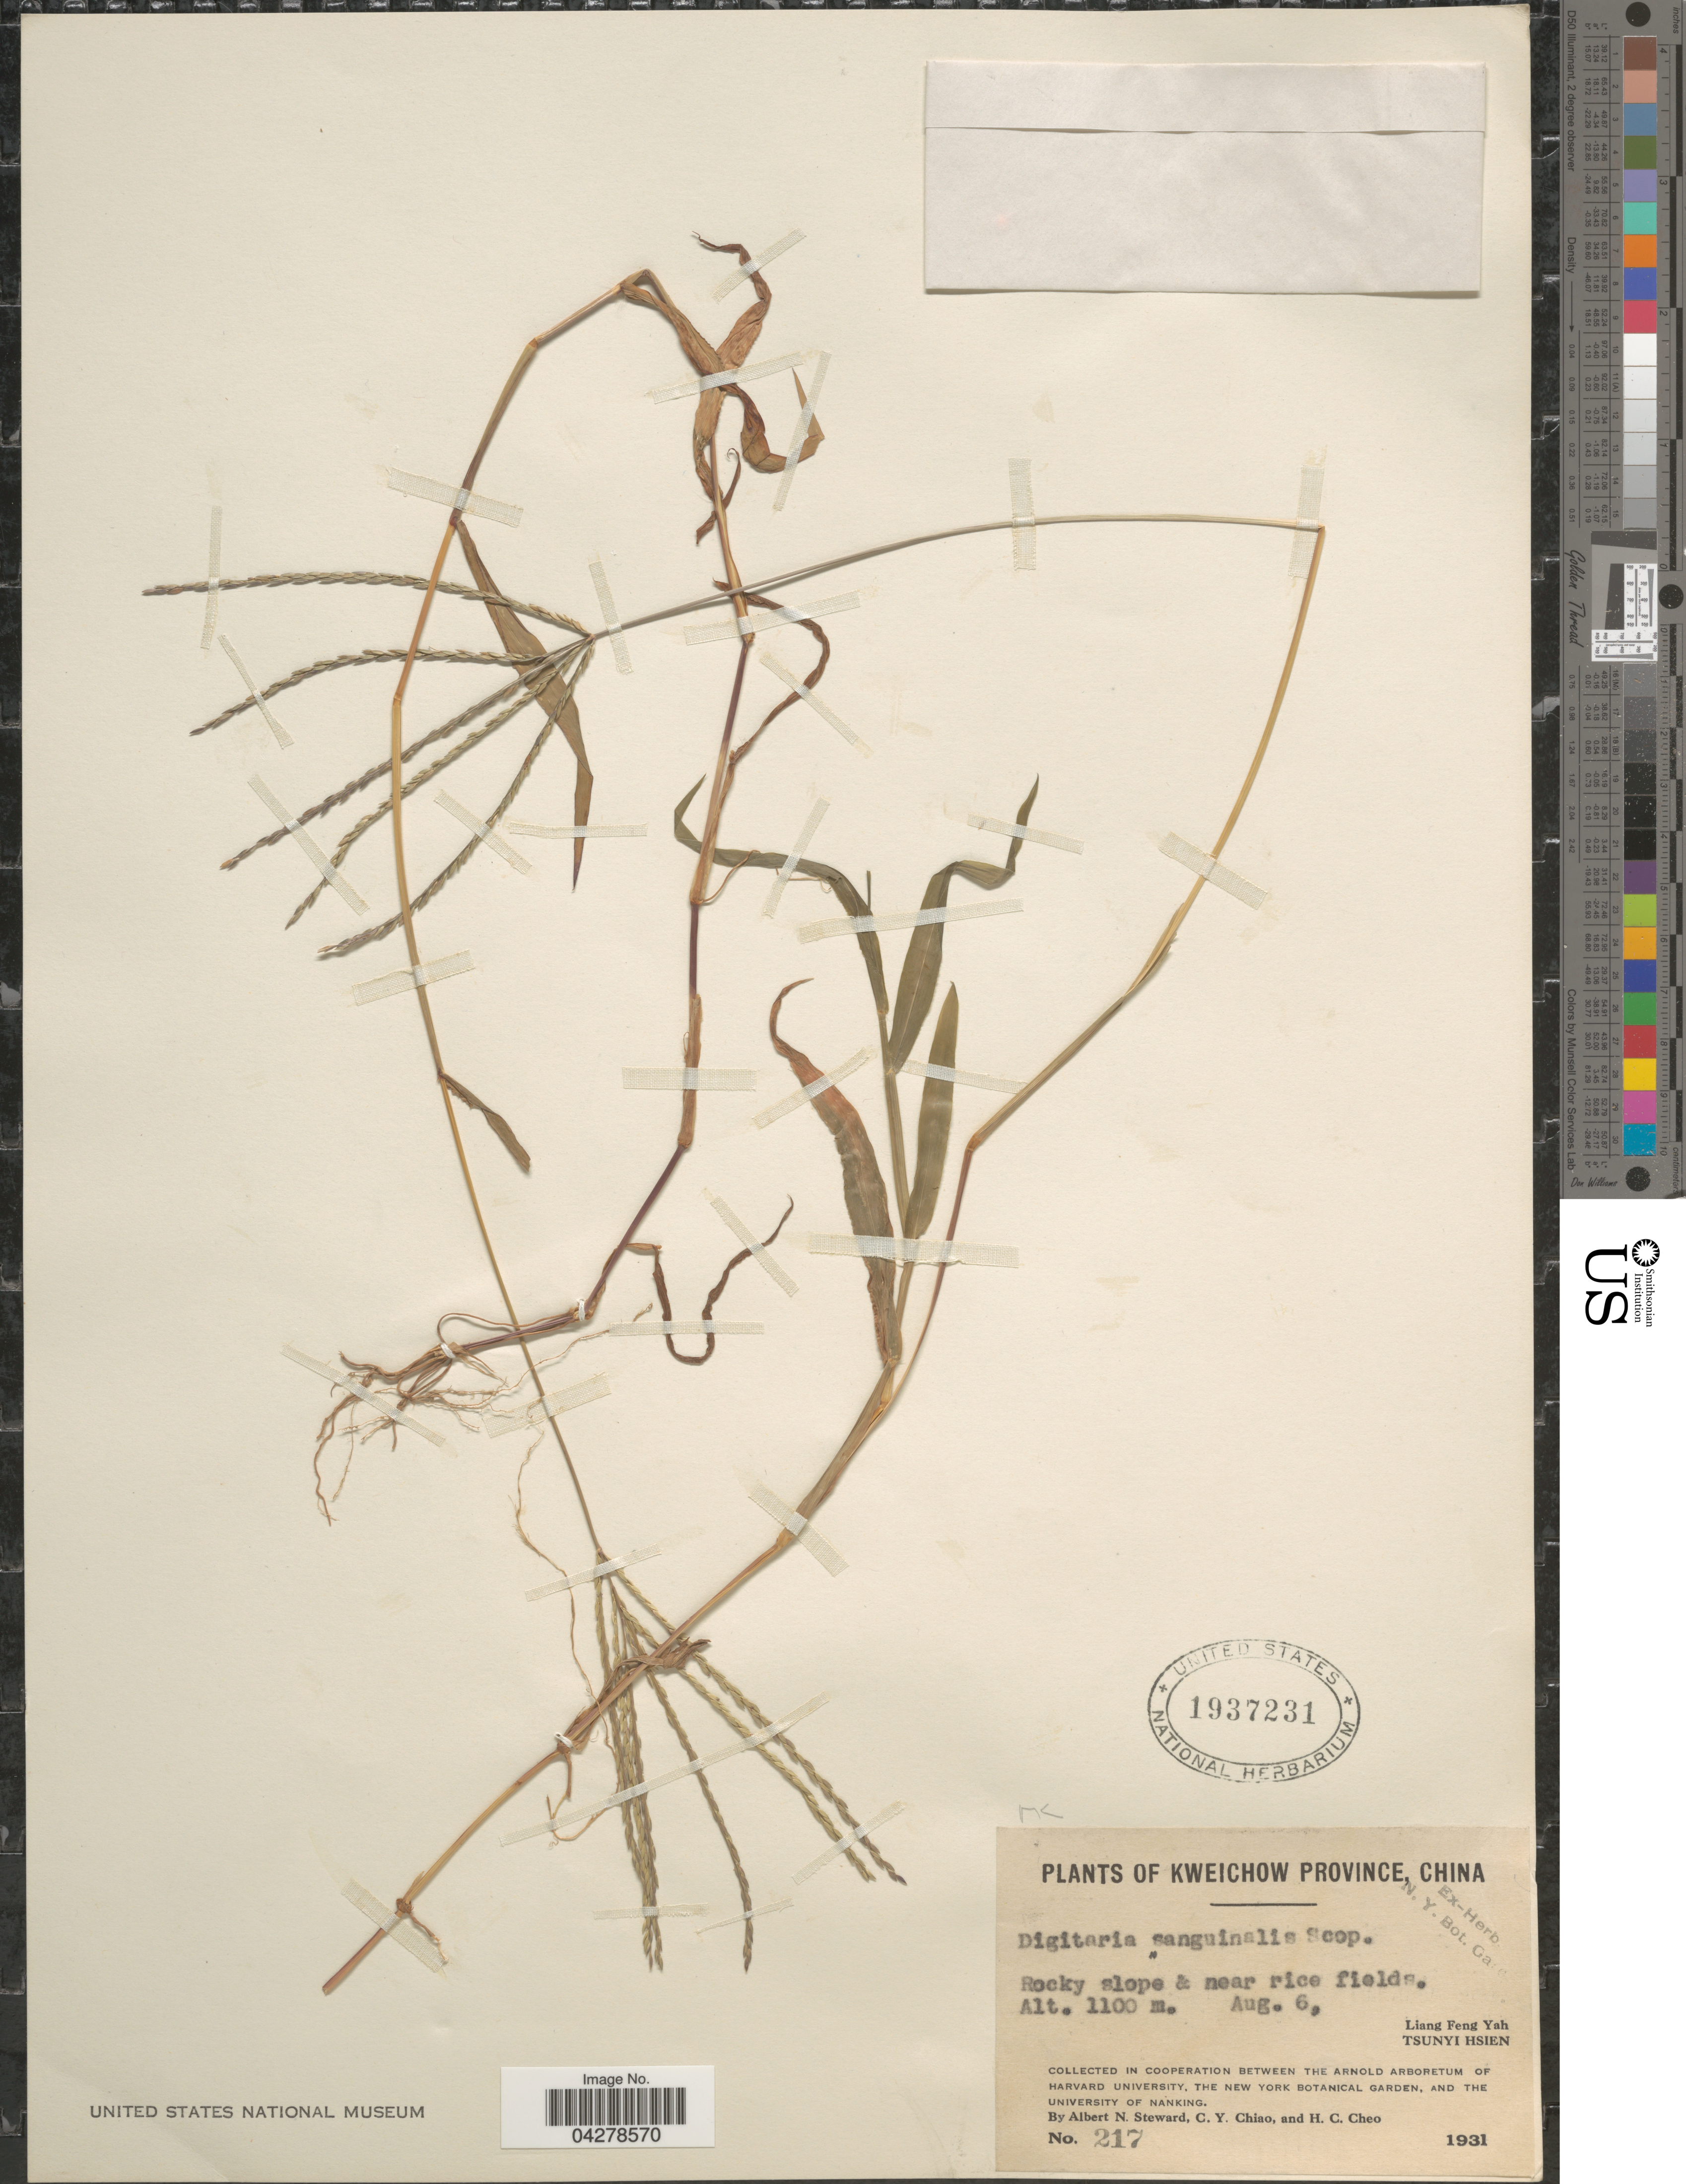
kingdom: Plantae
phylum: Tracheophyta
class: Liliopsida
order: Poales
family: Poaceae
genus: Digitaria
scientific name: Digitaria sanguinalis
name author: (L.) Scop.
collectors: A. N. Steward, C. Y. Chiao & H. Cheo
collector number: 217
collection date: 1931-08-06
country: China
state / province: Guizhou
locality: Kweichow Province. Rocky slope & near rice fields. Liang Feng Yah. Tsunyi Hsien.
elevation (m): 1100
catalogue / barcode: US 1937231